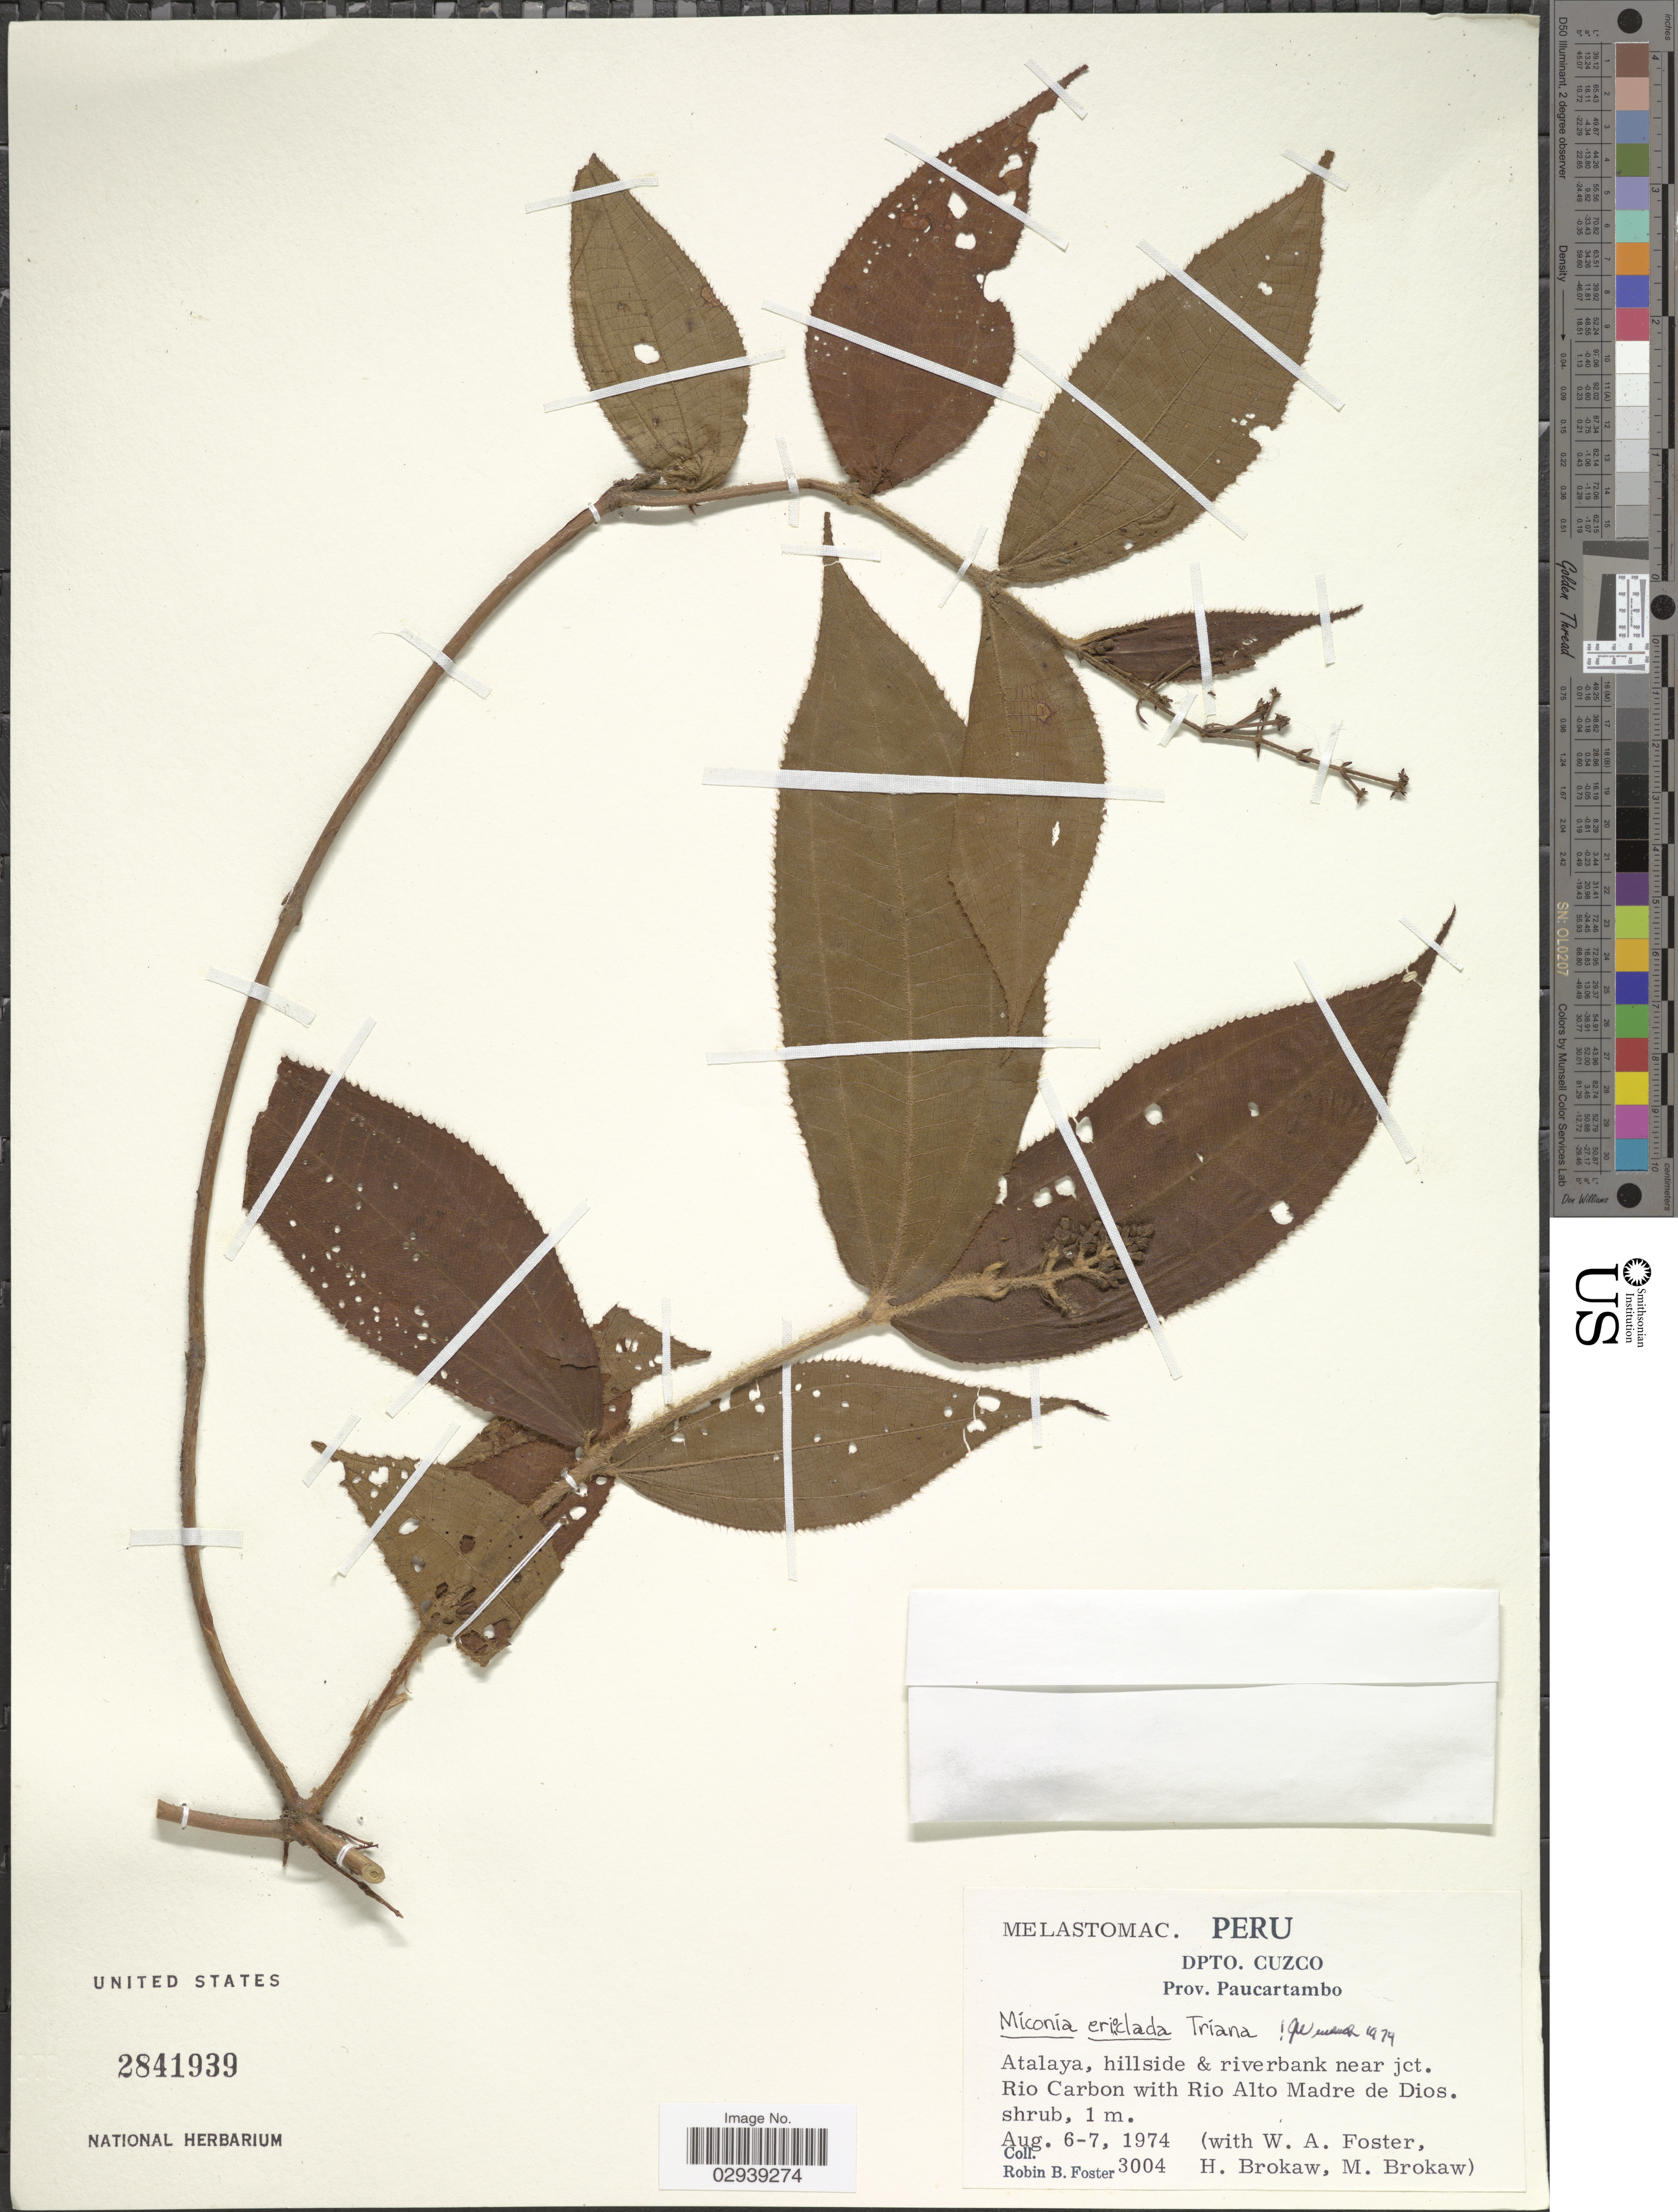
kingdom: Plantae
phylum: Tracheophyta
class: Magnoliopsida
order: Myrtales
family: Melastomataceae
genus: Miconia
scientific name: Miconia erioclada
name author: Triana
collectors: R. B. Foster, W. Foster, H. Brokaw & M. Brokaw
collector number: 3004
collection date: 1974-08-04/1974-08-07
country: Peru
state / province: Cusco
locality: Dpto. Cuzco. Prov. Paucartambo. Atalaya, hillside & riverbank near jct. Rio Carbon with Rio Alto Madre de Dios.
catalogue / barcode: US 2841939